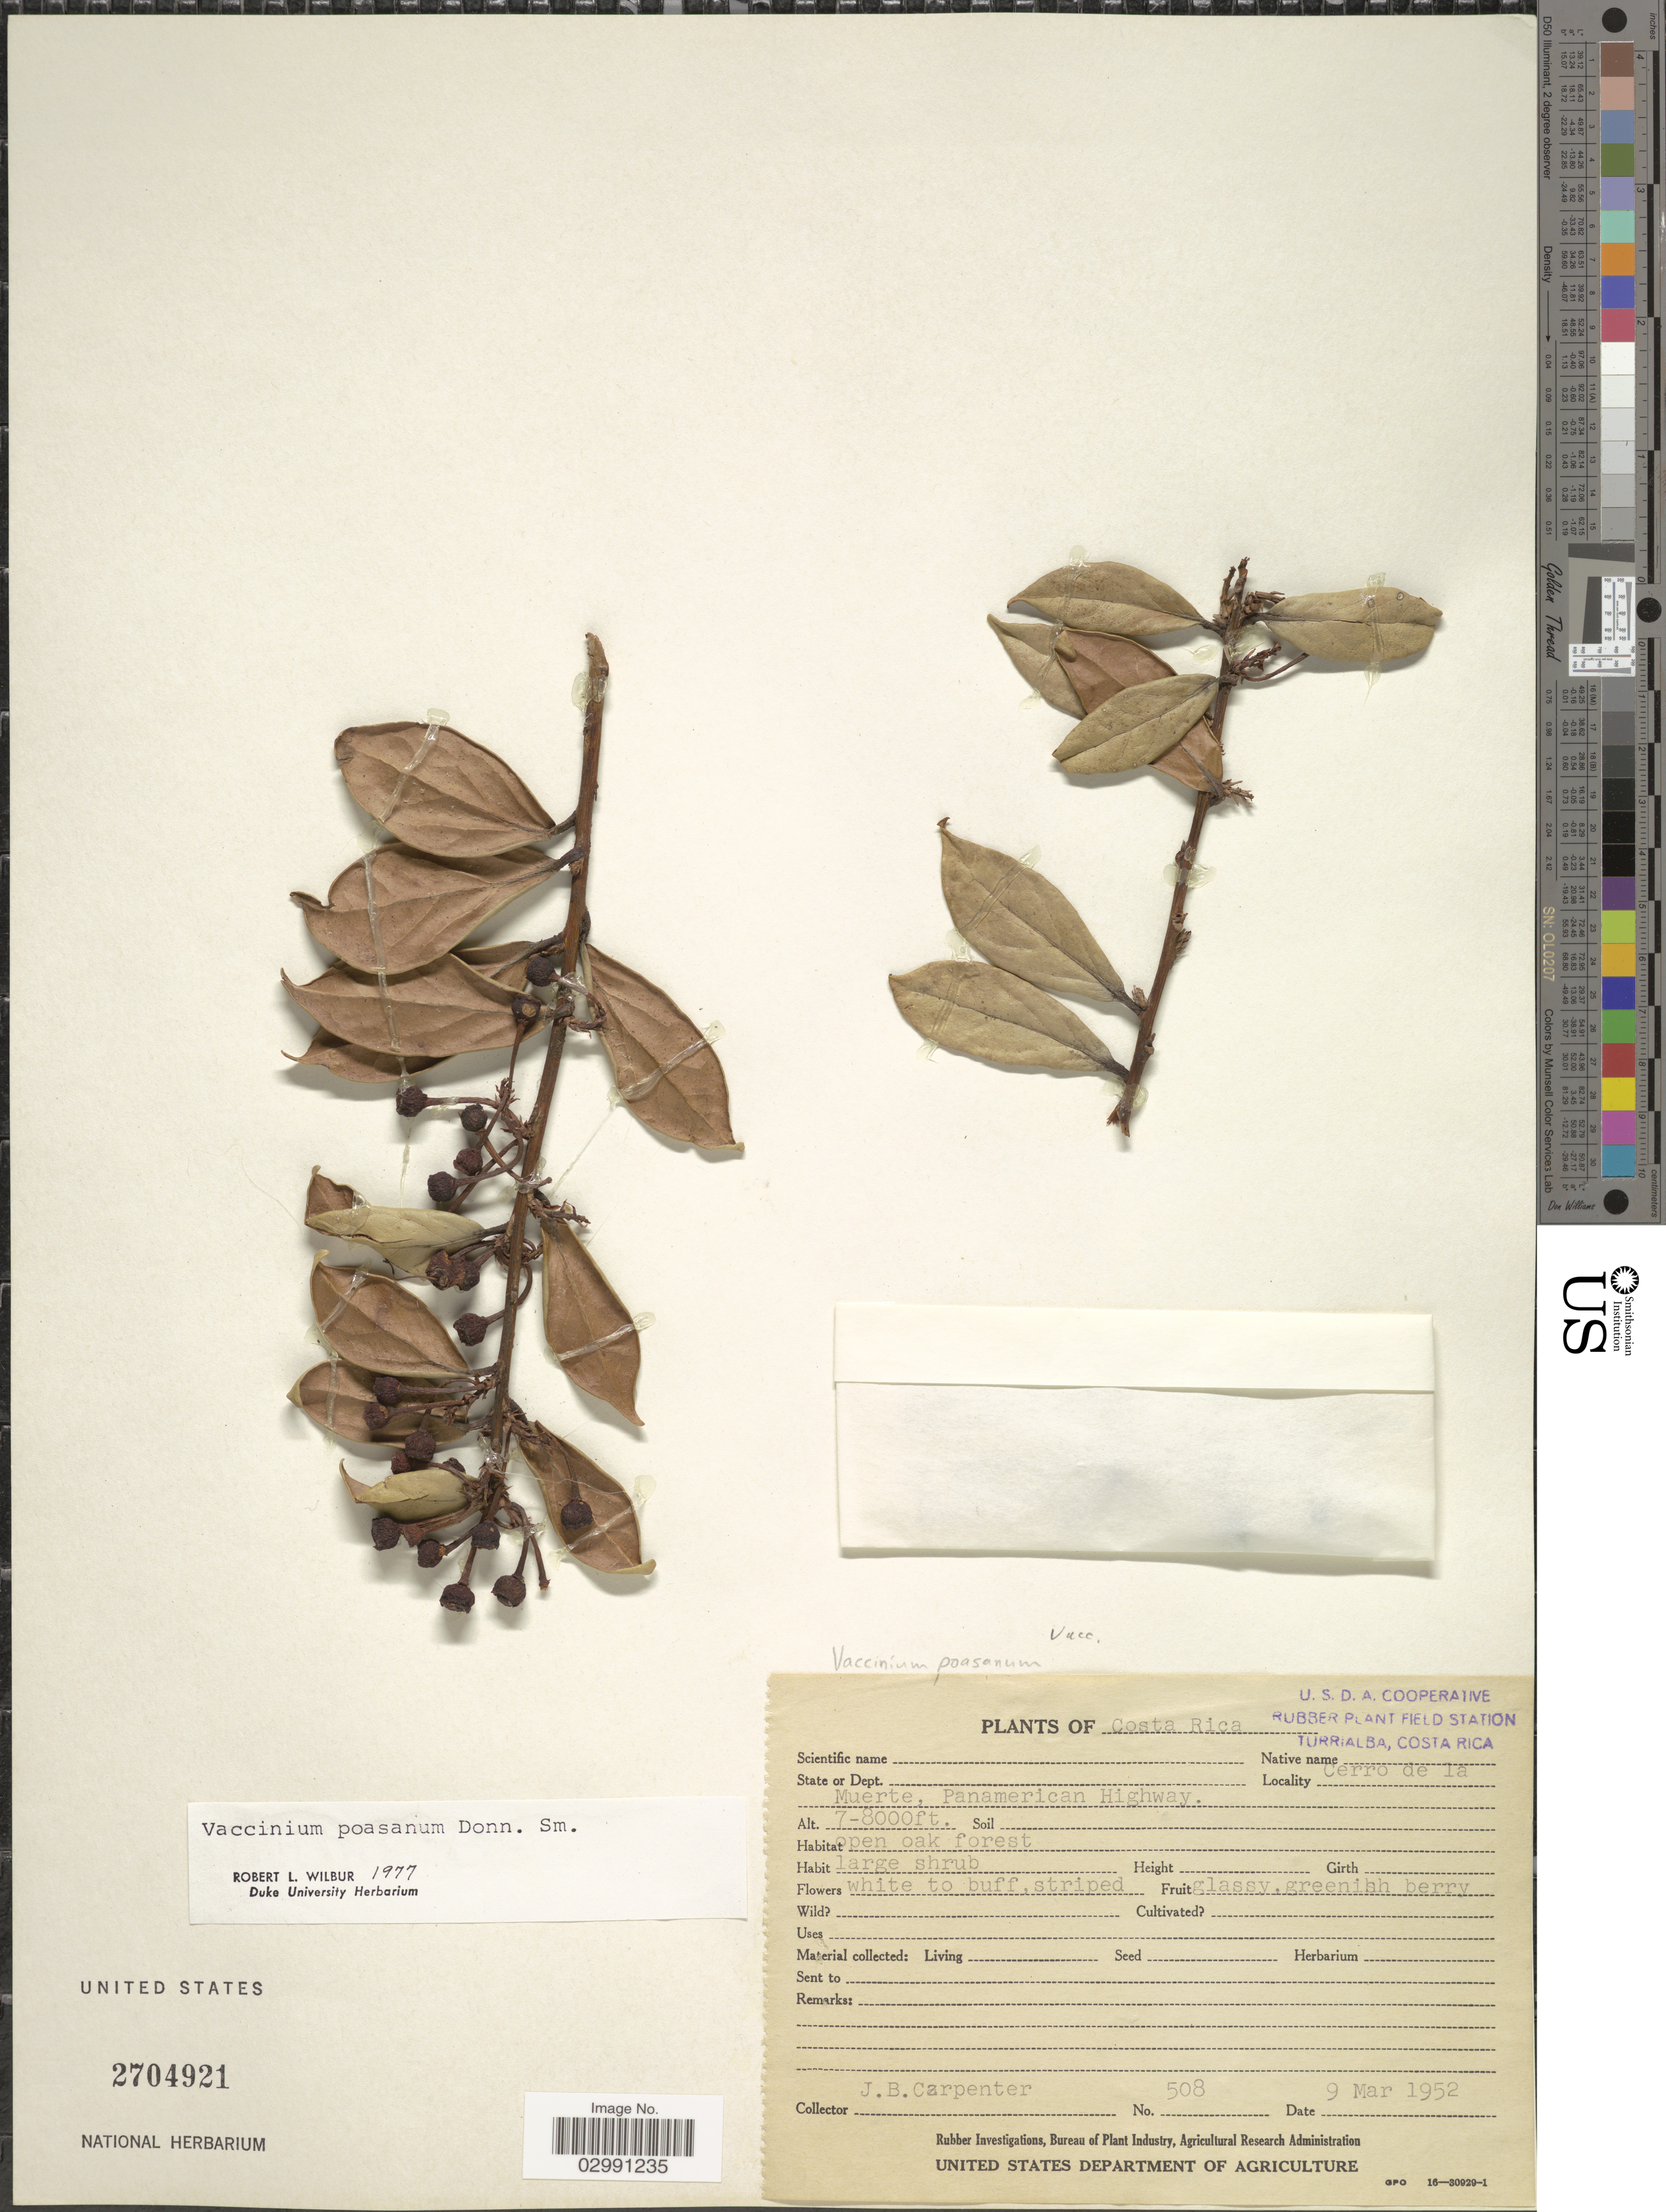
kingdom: Plantae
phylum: Tracheophyta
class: Magnoliopsida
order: Ericales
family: Ericaceae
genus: Vaccinium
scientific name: Vaccinium poasanum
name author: Donn. Sm.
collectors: J. Carpenter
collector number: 508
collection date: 1952-03-09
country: Costa Rica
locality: Cerro de la Muerte, Panamerican Highway.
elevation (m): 2134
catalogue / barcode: US 2704921